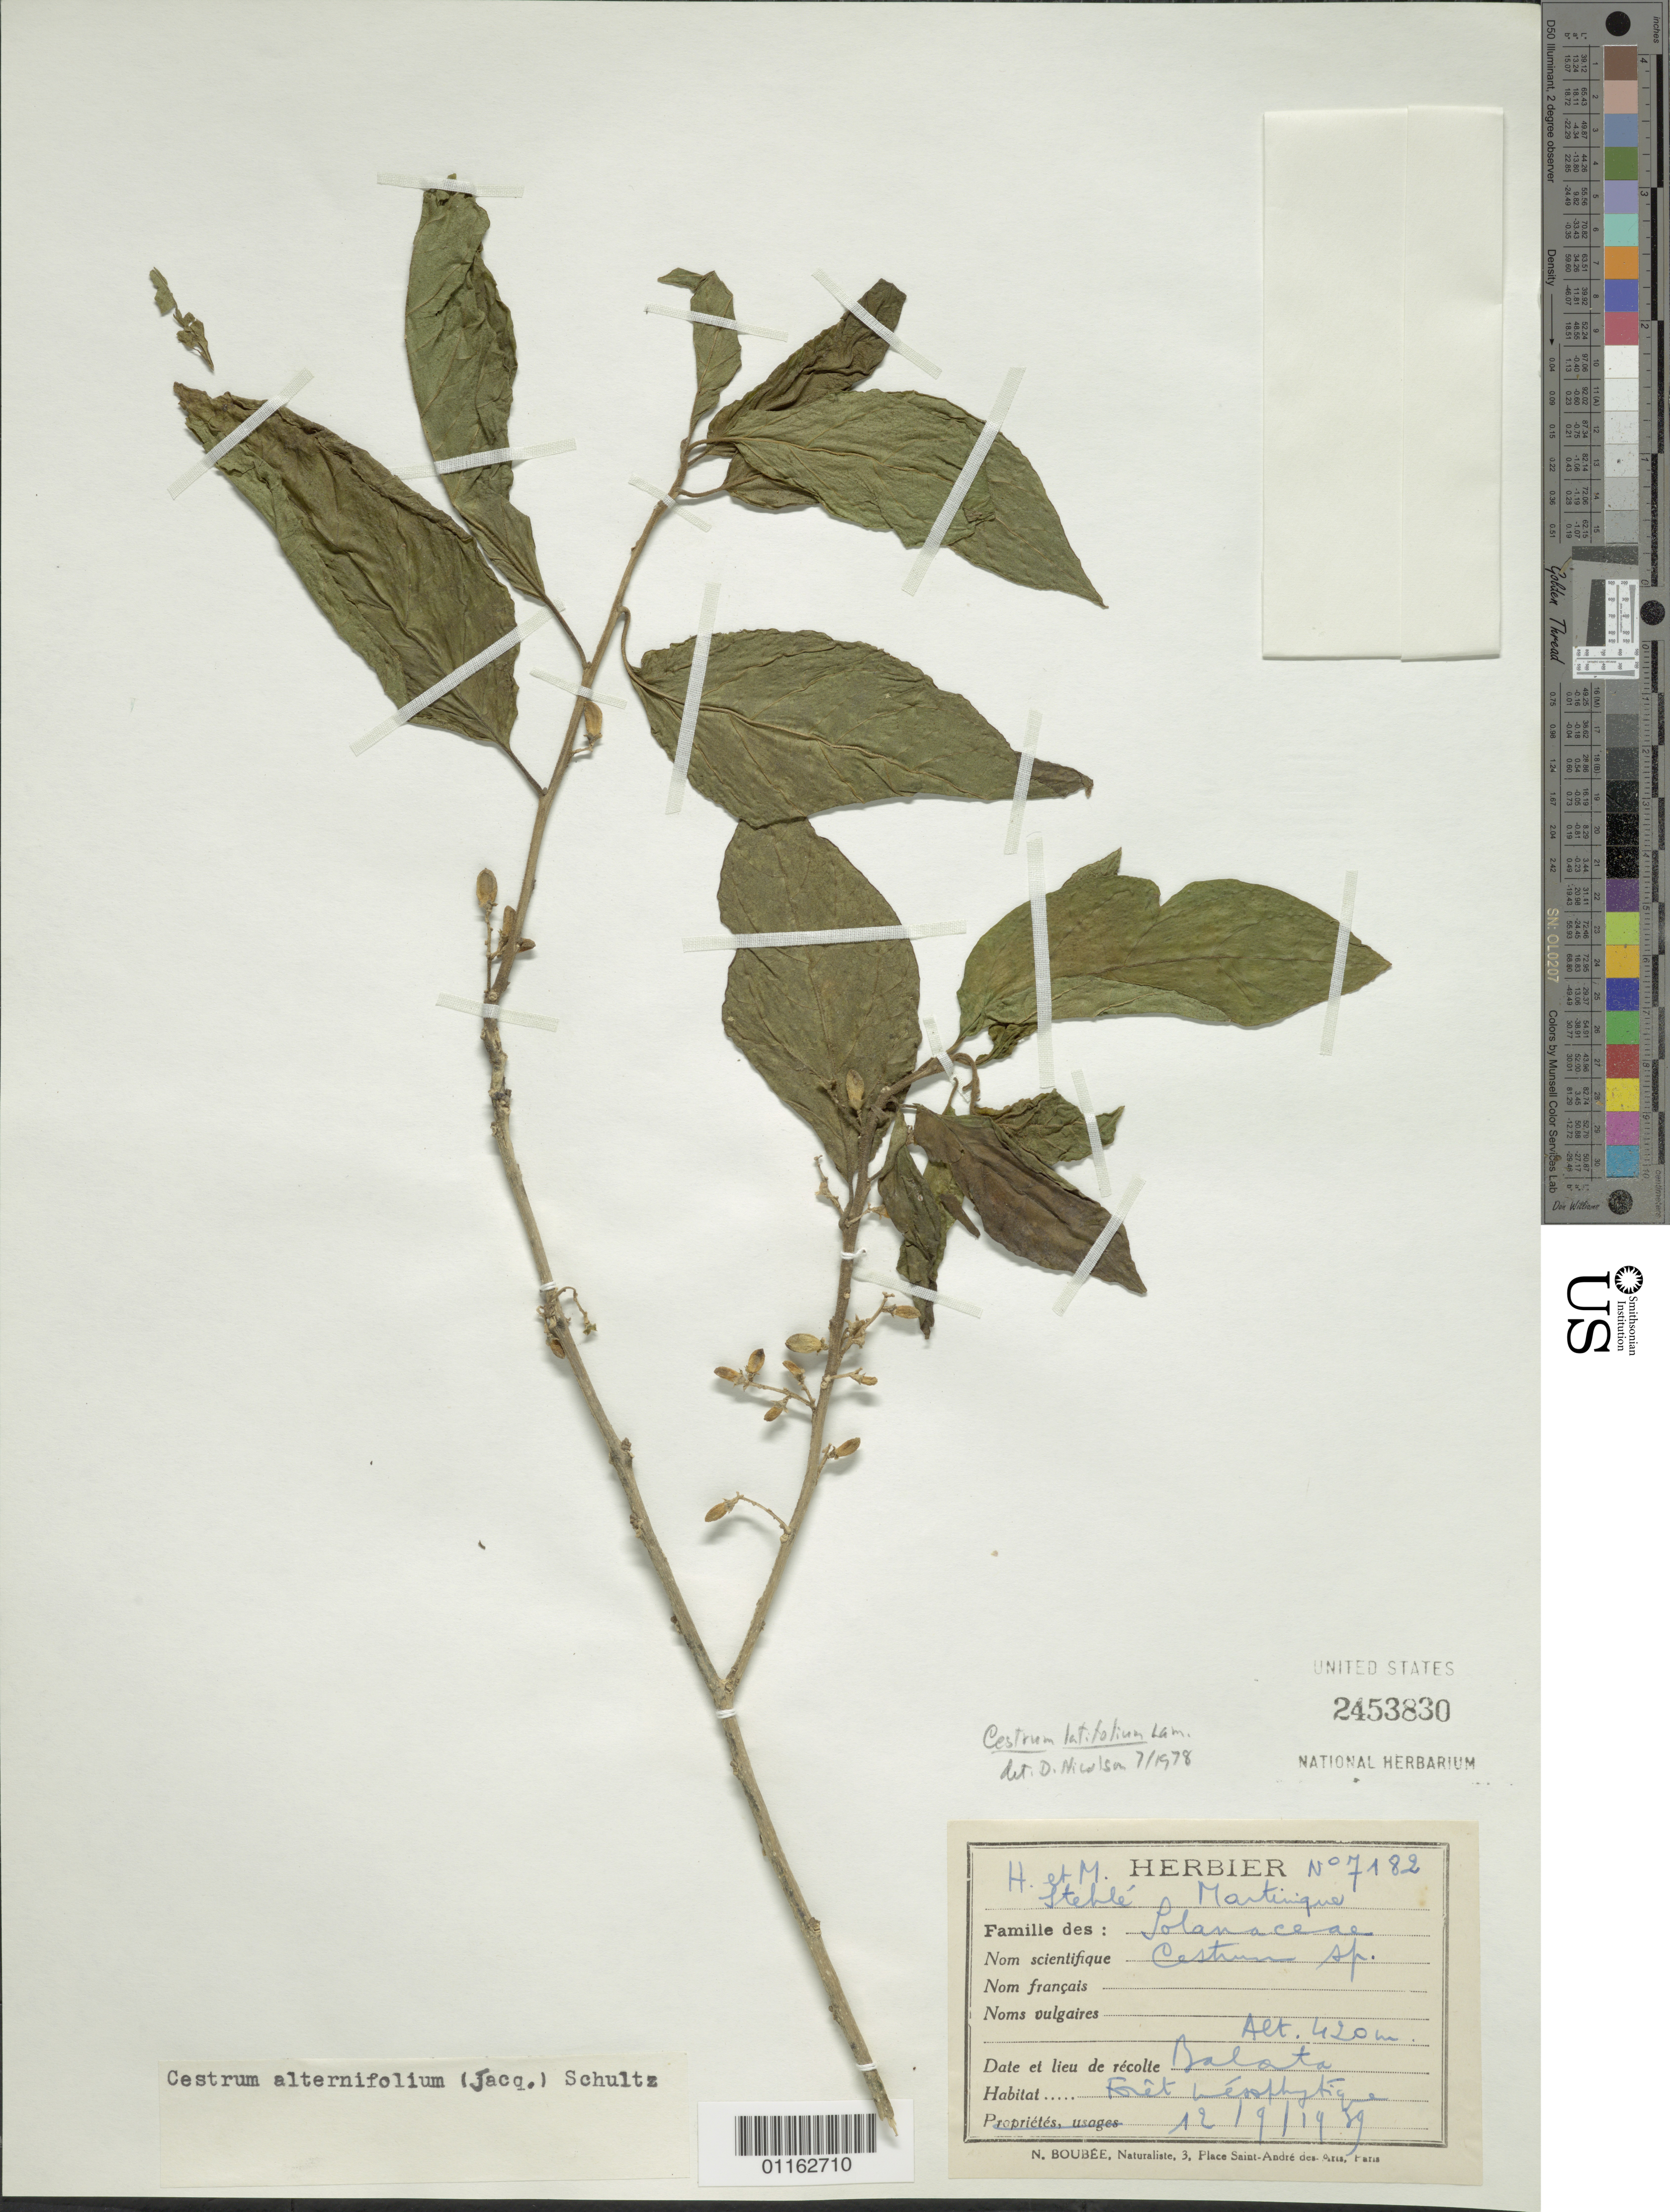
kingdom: Plantae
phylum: Tracheophyta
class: Magnoliopsida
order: Solanales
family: Solanaceae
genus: Cestrum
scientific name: Cestrum latifolium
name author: Lam.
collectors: H. Stehlé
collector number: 7182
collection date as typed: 12 Sep 1939 or 09 Dec 1939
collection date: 1939-09-12 or 1939-12-09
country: Martinique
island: Martinique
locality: Balota; humid forest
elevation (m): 420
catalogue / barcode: US 2453830